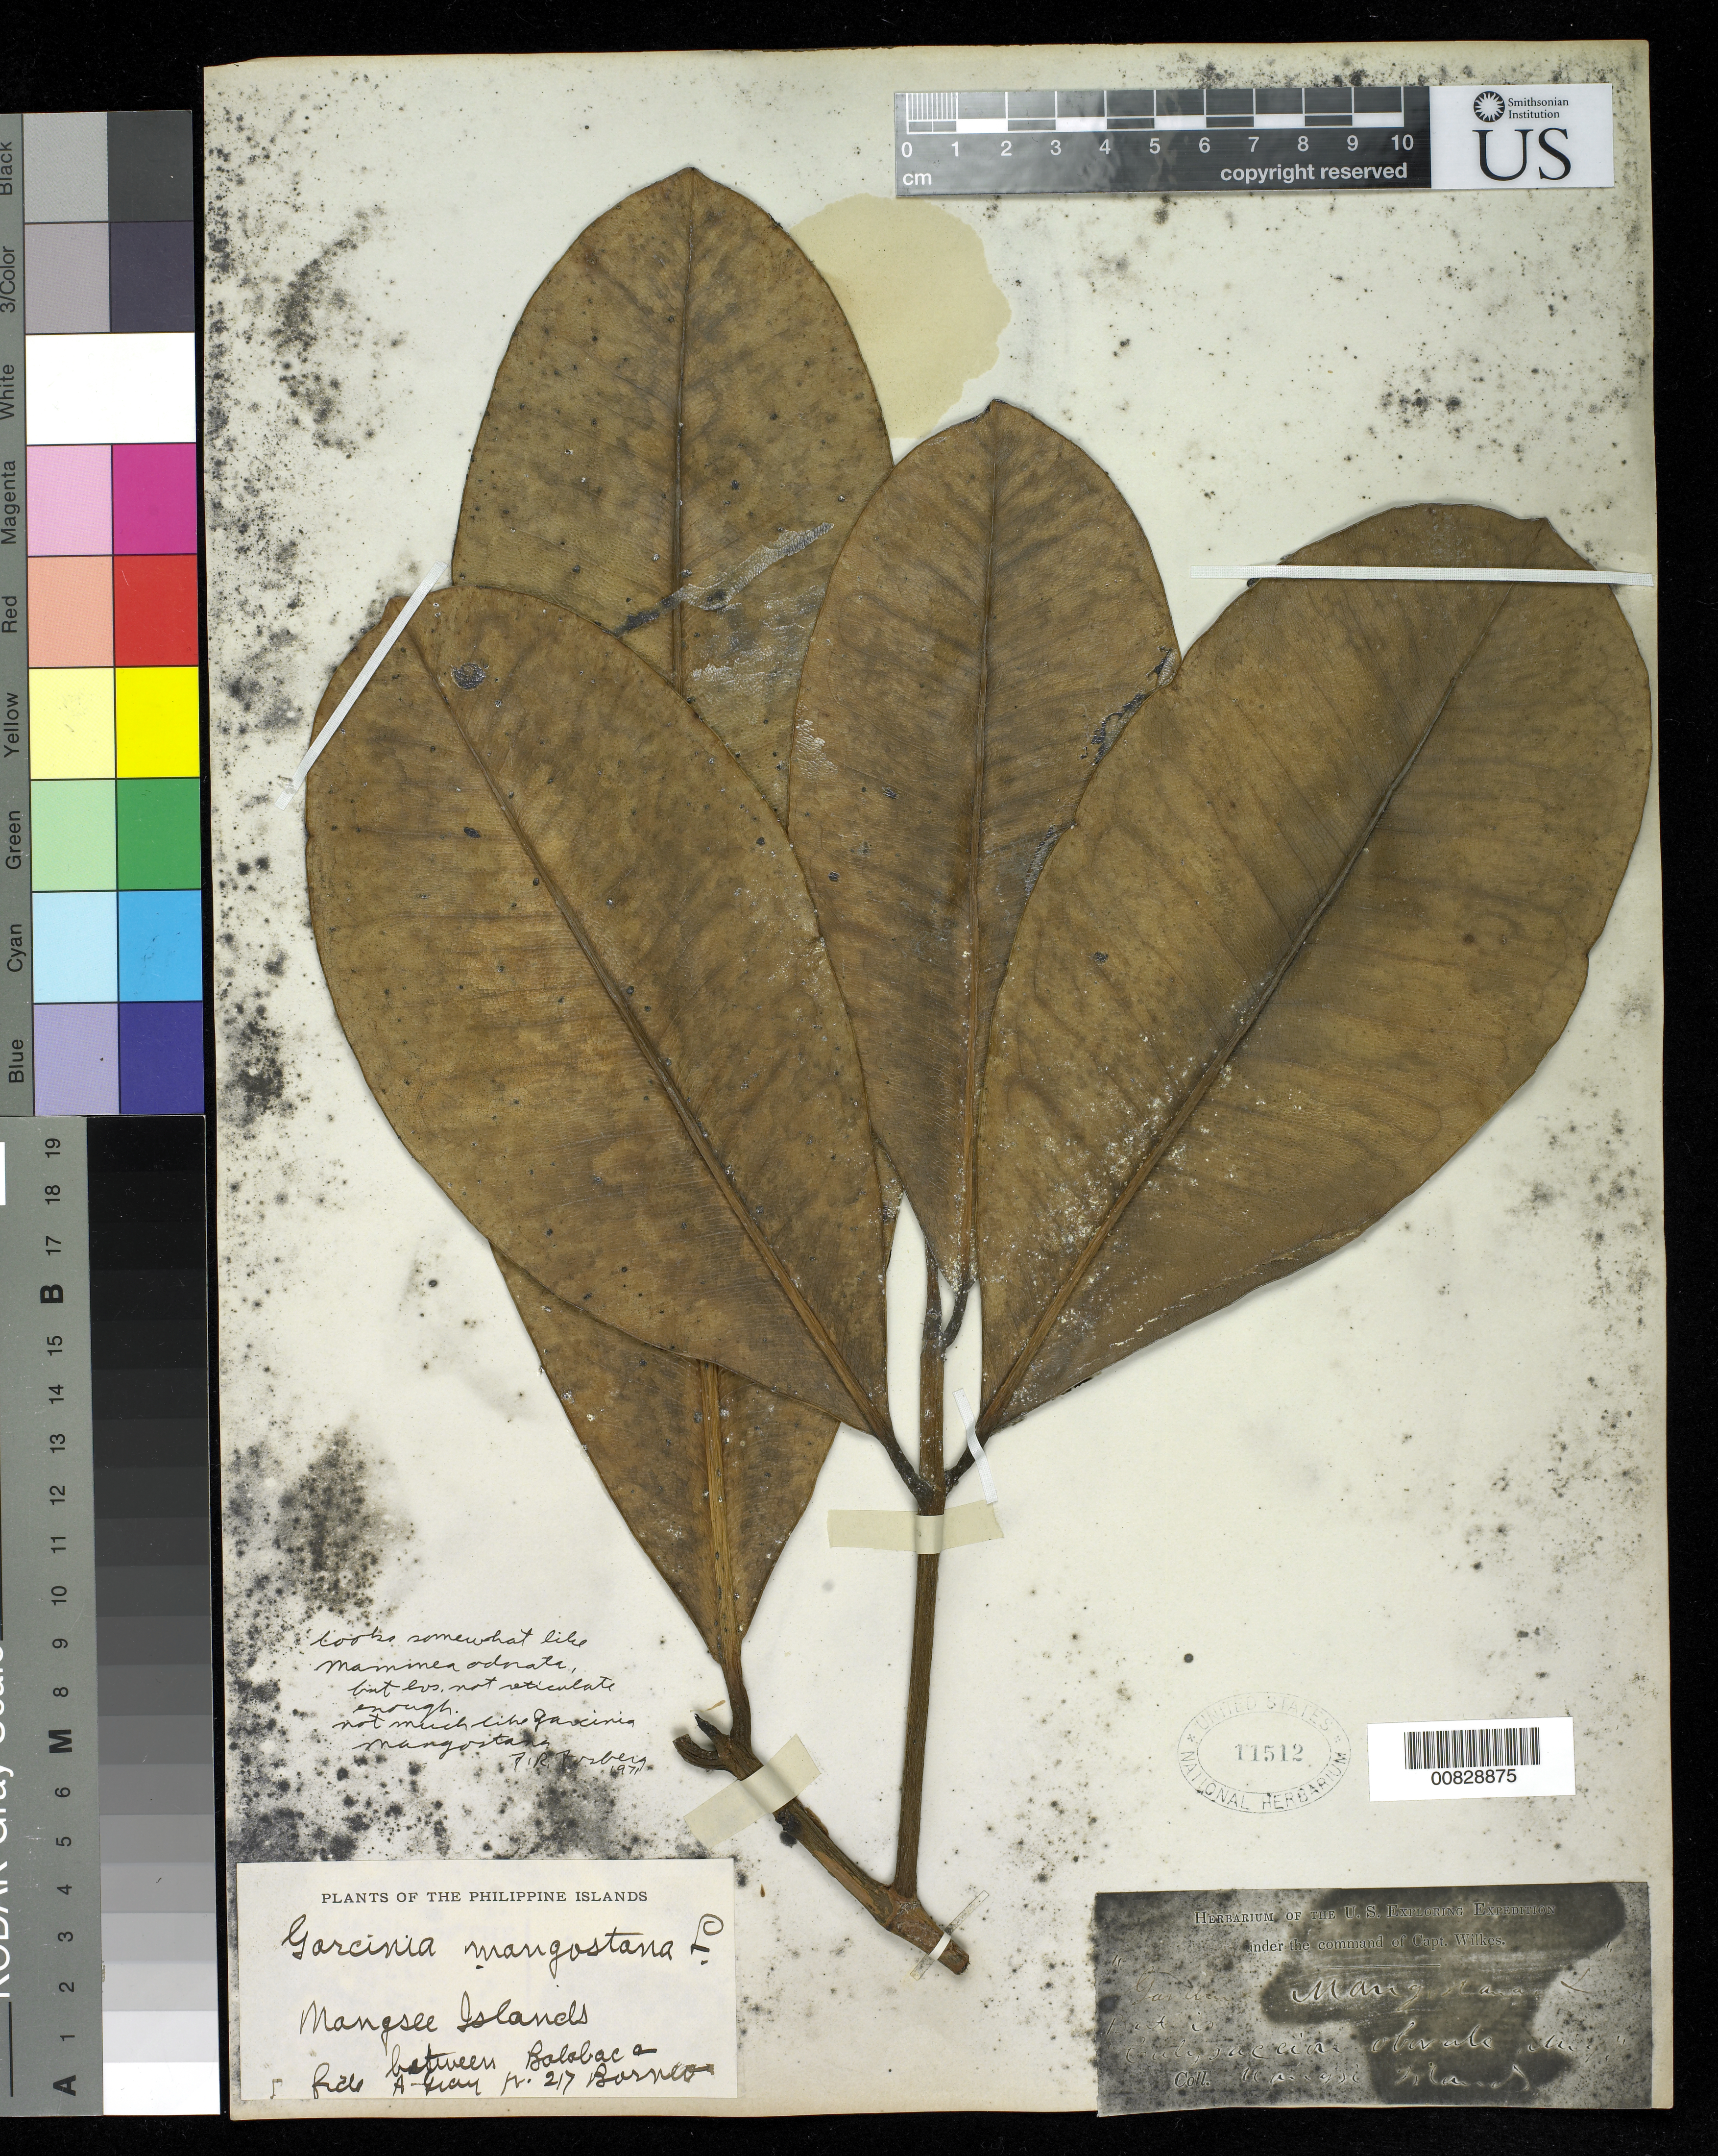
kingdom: Plantae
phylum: Tracheophyta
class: Magnoliopsida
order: Malpighiales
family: Clusiaceae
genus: Garcinia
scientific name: Garcinia x mangostana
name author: L.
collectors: Wilkes Explor. Exped.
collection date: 1838/1842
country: Philippines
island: Mangsee Islands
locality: Mangsee Islands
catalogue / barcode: US 11512